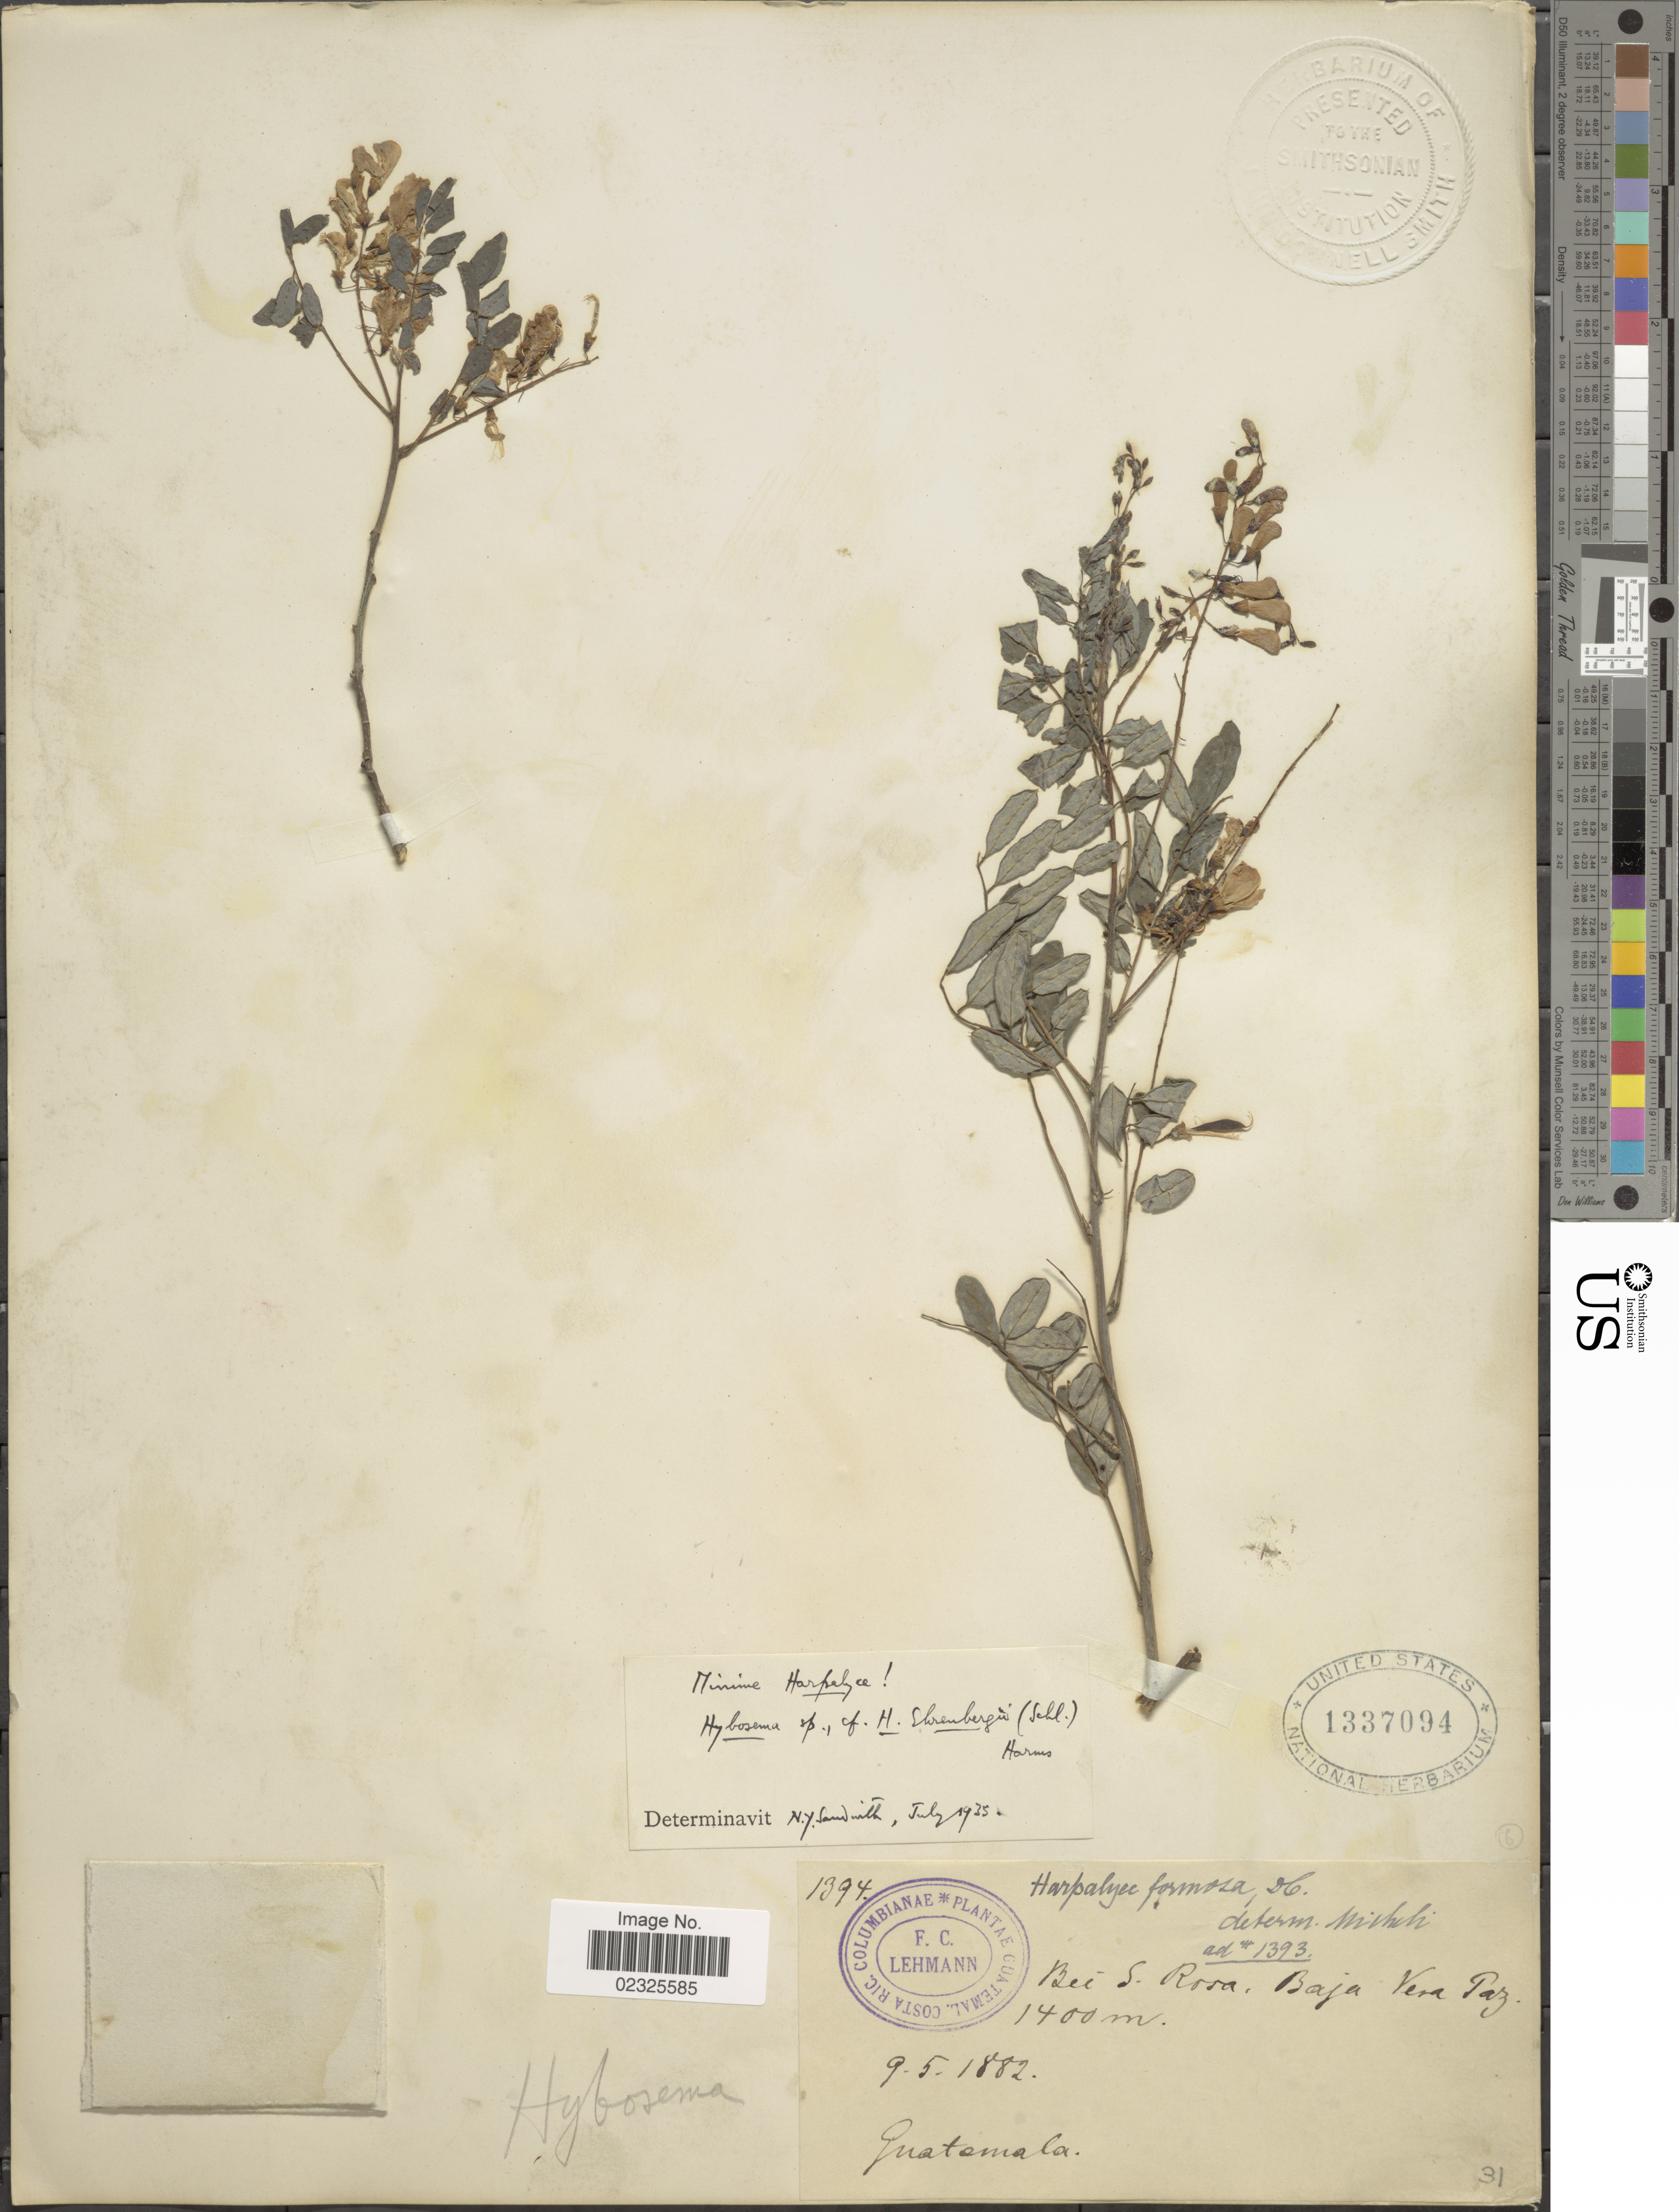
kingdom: Plantae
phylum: Tracheophyta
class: Magnoliopsida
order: Fabales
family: Fabaceae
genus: Gliricidia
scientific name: Gliricidia ehrenbergii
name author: (Schltdl.) Rydb.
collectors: F. C. Lehmann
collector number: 1394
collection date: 1882-05-09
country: Guatemala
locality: Guatamala, Bei S. Rosa, Baja Vera Paz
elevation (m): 1400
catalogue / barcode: US 1337094